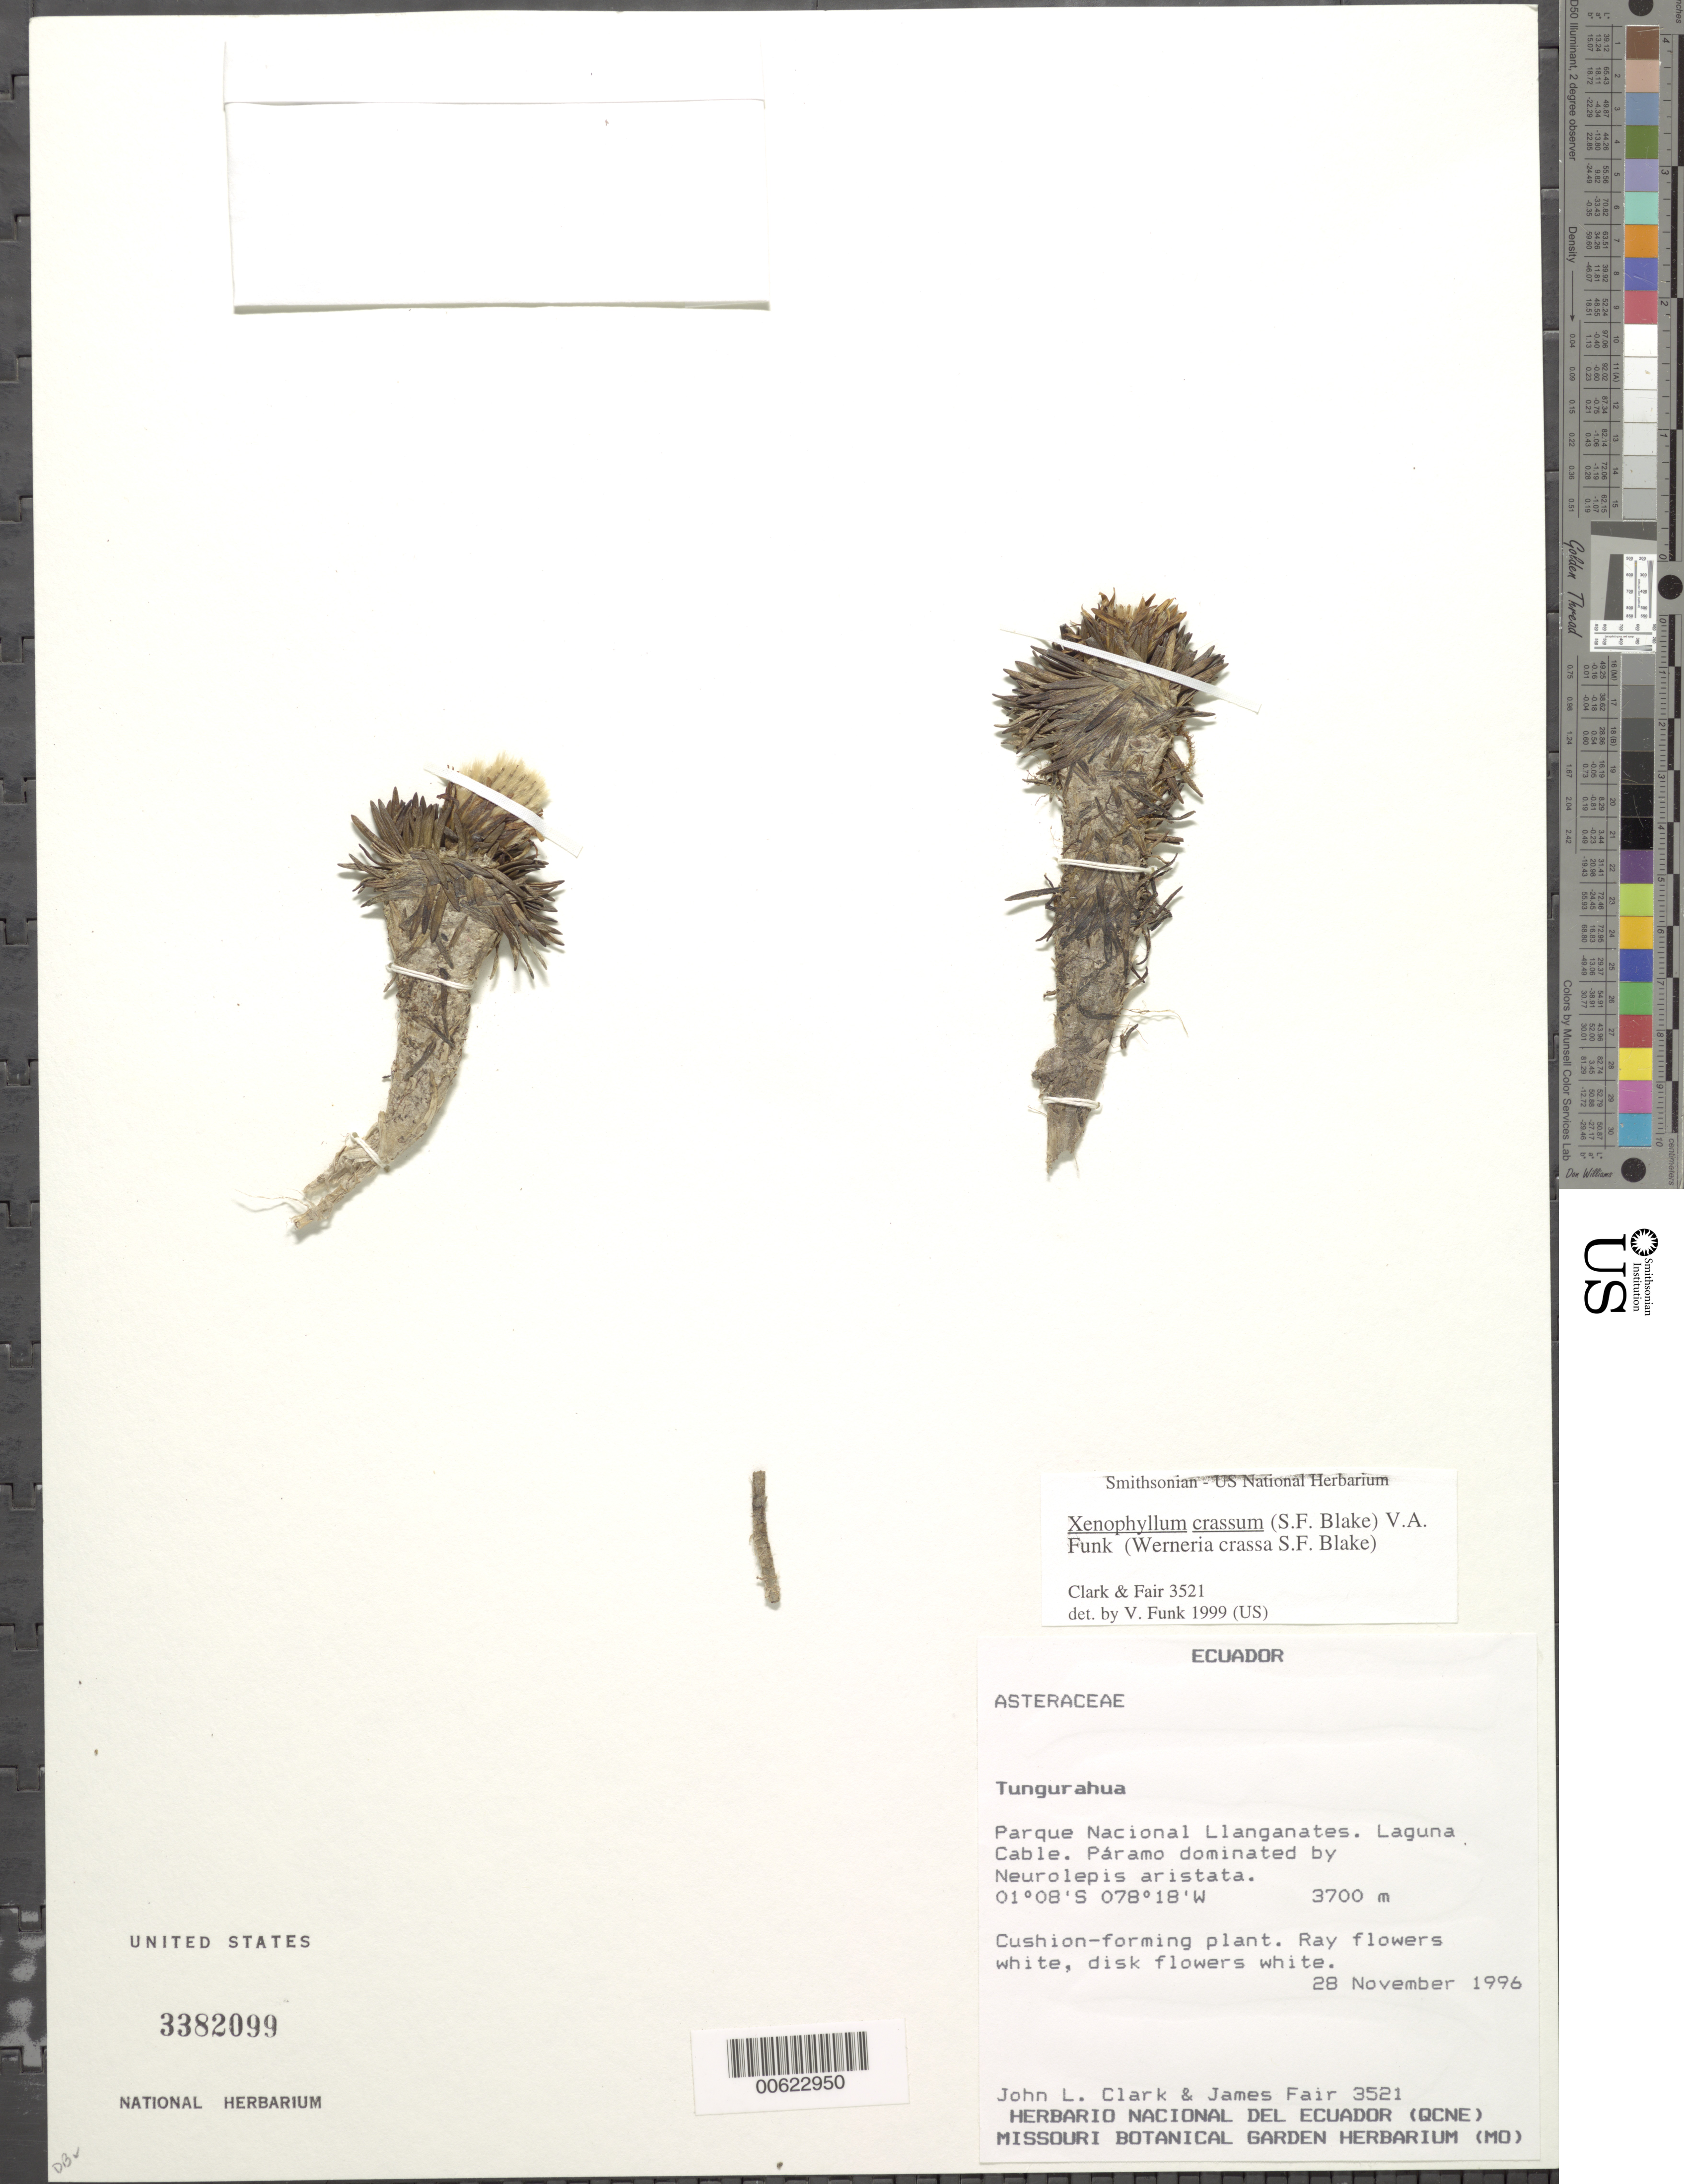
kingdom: Plantae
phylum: Tracheophyta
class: Magnoliopsida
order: Asterales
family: Asteraceae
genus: Xenophyllum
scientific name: Xenophyllum crassum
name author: (S.F. Blake) V.A. Funk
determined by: Funk, Vicki A., (BOT), Smithsonian Institution - National Museum of Natural History (UNITED STATES)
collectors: J. L. Clark & J. Fair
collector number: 3521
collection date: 1996-11-28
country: Ecuador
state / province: Tungurahua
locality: Parque Nacional Llanganates. Laguna Cable.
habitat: Paramo dominated by Neurolepis aristata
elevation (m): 3700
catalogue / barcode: US 3382099